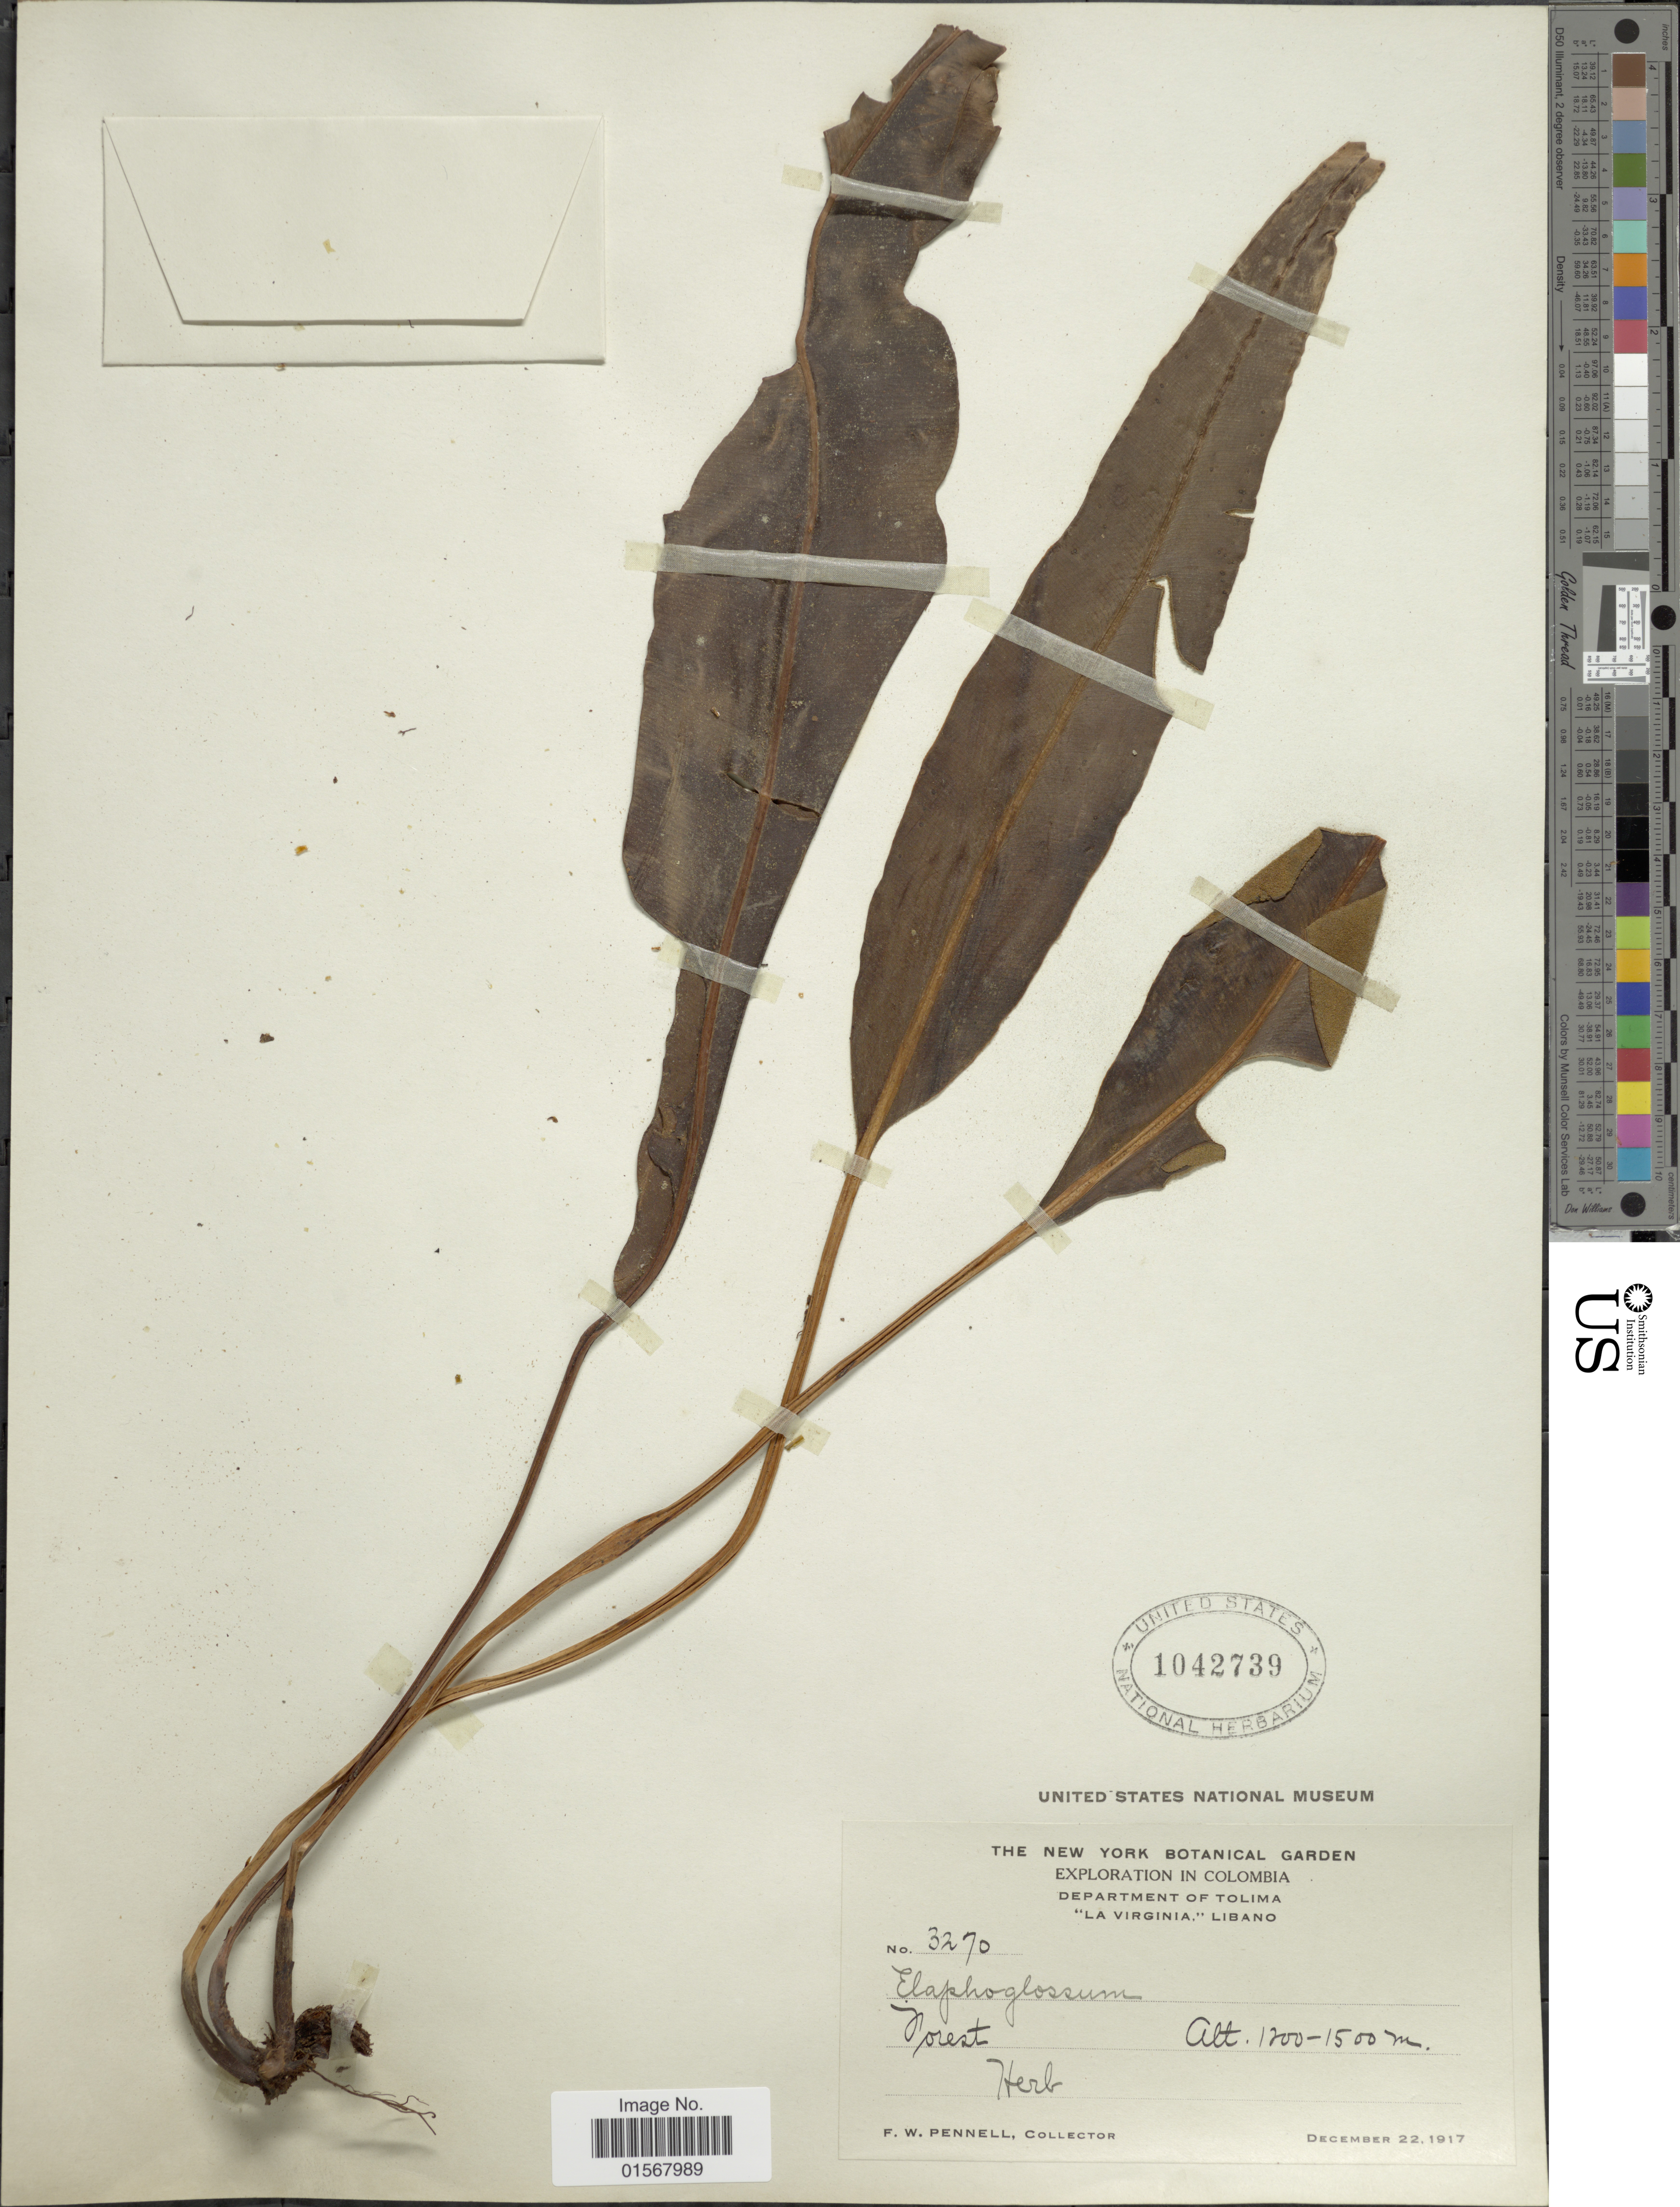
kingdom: Plantae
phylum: Tracheophyta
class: Polypodiopsida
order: Polypodiales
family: Dryopteridaceae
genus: Elaphoglossum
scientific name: Elaphoglossum sp.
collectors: F. W. Pennell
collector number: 3270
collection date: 1917-12-22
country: Colombia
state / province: Tolima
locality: Department of Tolima, "La Virginia," Libano, Forest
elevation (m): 1200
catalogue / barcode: US 1042739